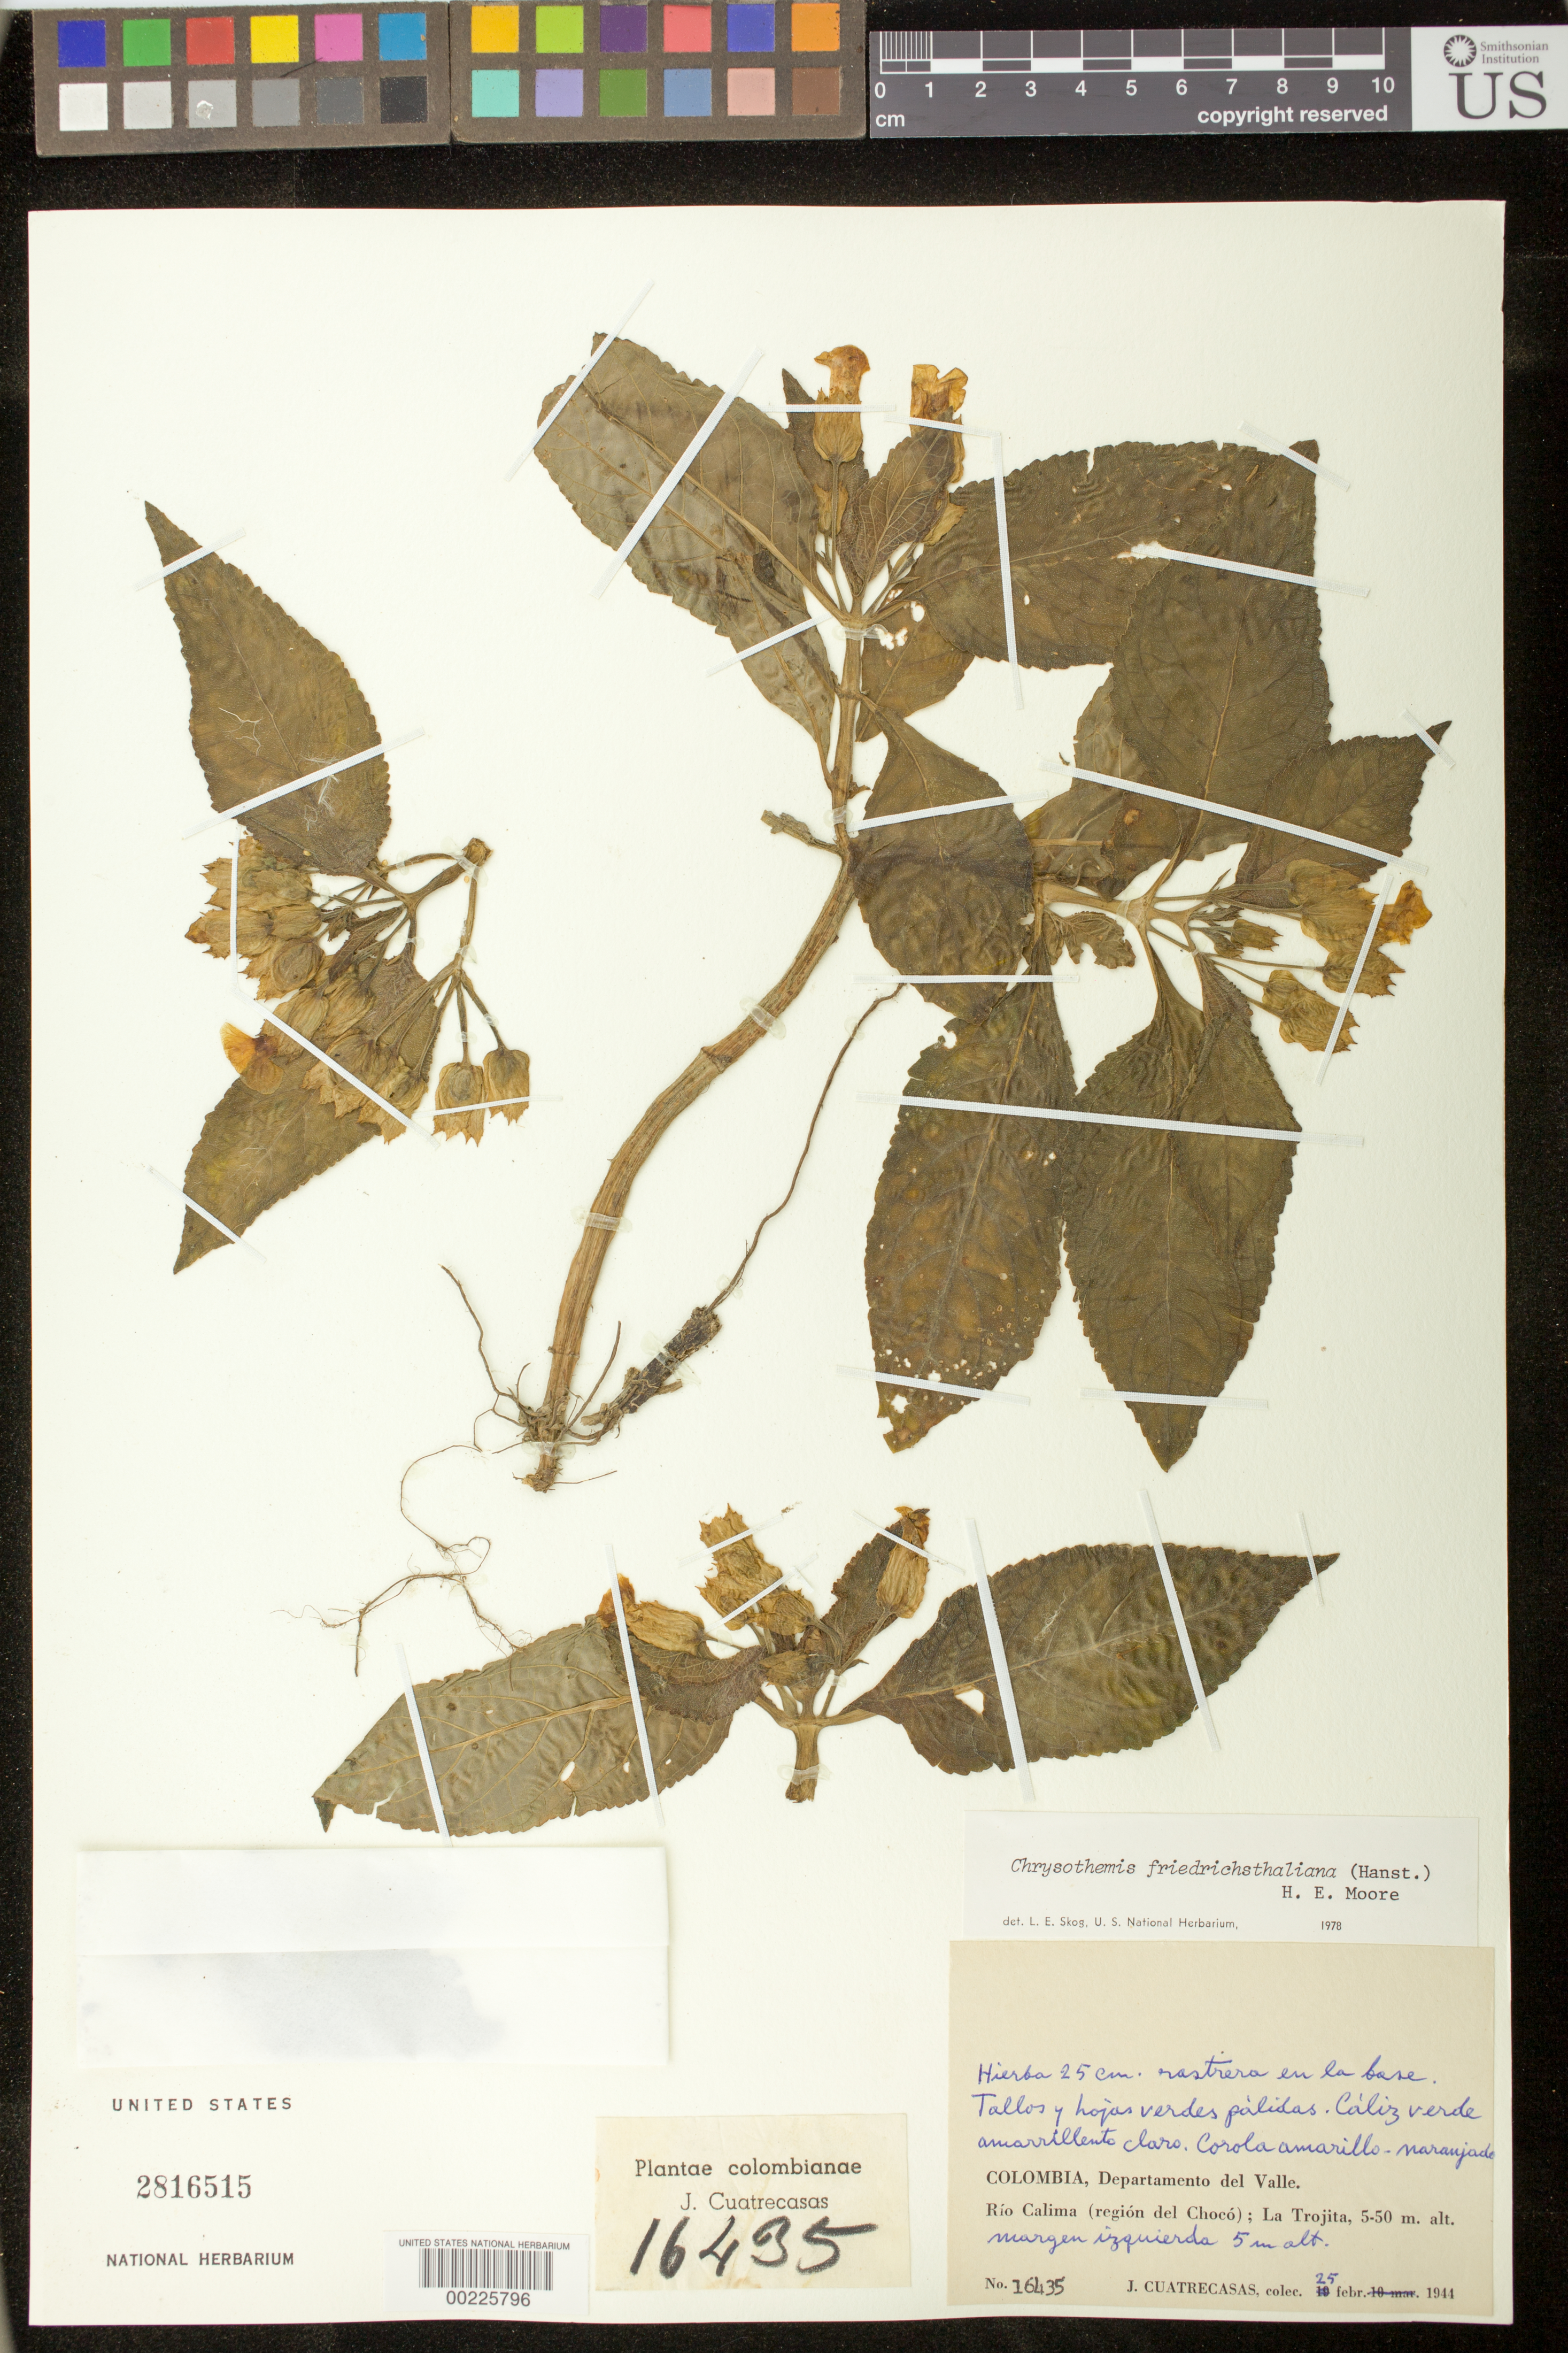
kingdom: Plantae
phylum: Tracheophyta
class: Magnoliopsida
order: Lamiales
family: Gesneriaceae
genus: Chrysothemis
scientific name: Chrysothemis friedrichsthaliana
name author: (Hanst.) H.E. Moore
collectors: J. Cuatrecasas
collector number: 16435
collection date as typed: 25 Feb 1944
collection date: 1944-02-25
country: Colombia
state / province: Valle del Cauca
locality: Rio Calima (region of Choco), La Trojita, left hand bank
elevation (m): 5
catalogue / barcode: US 2816515